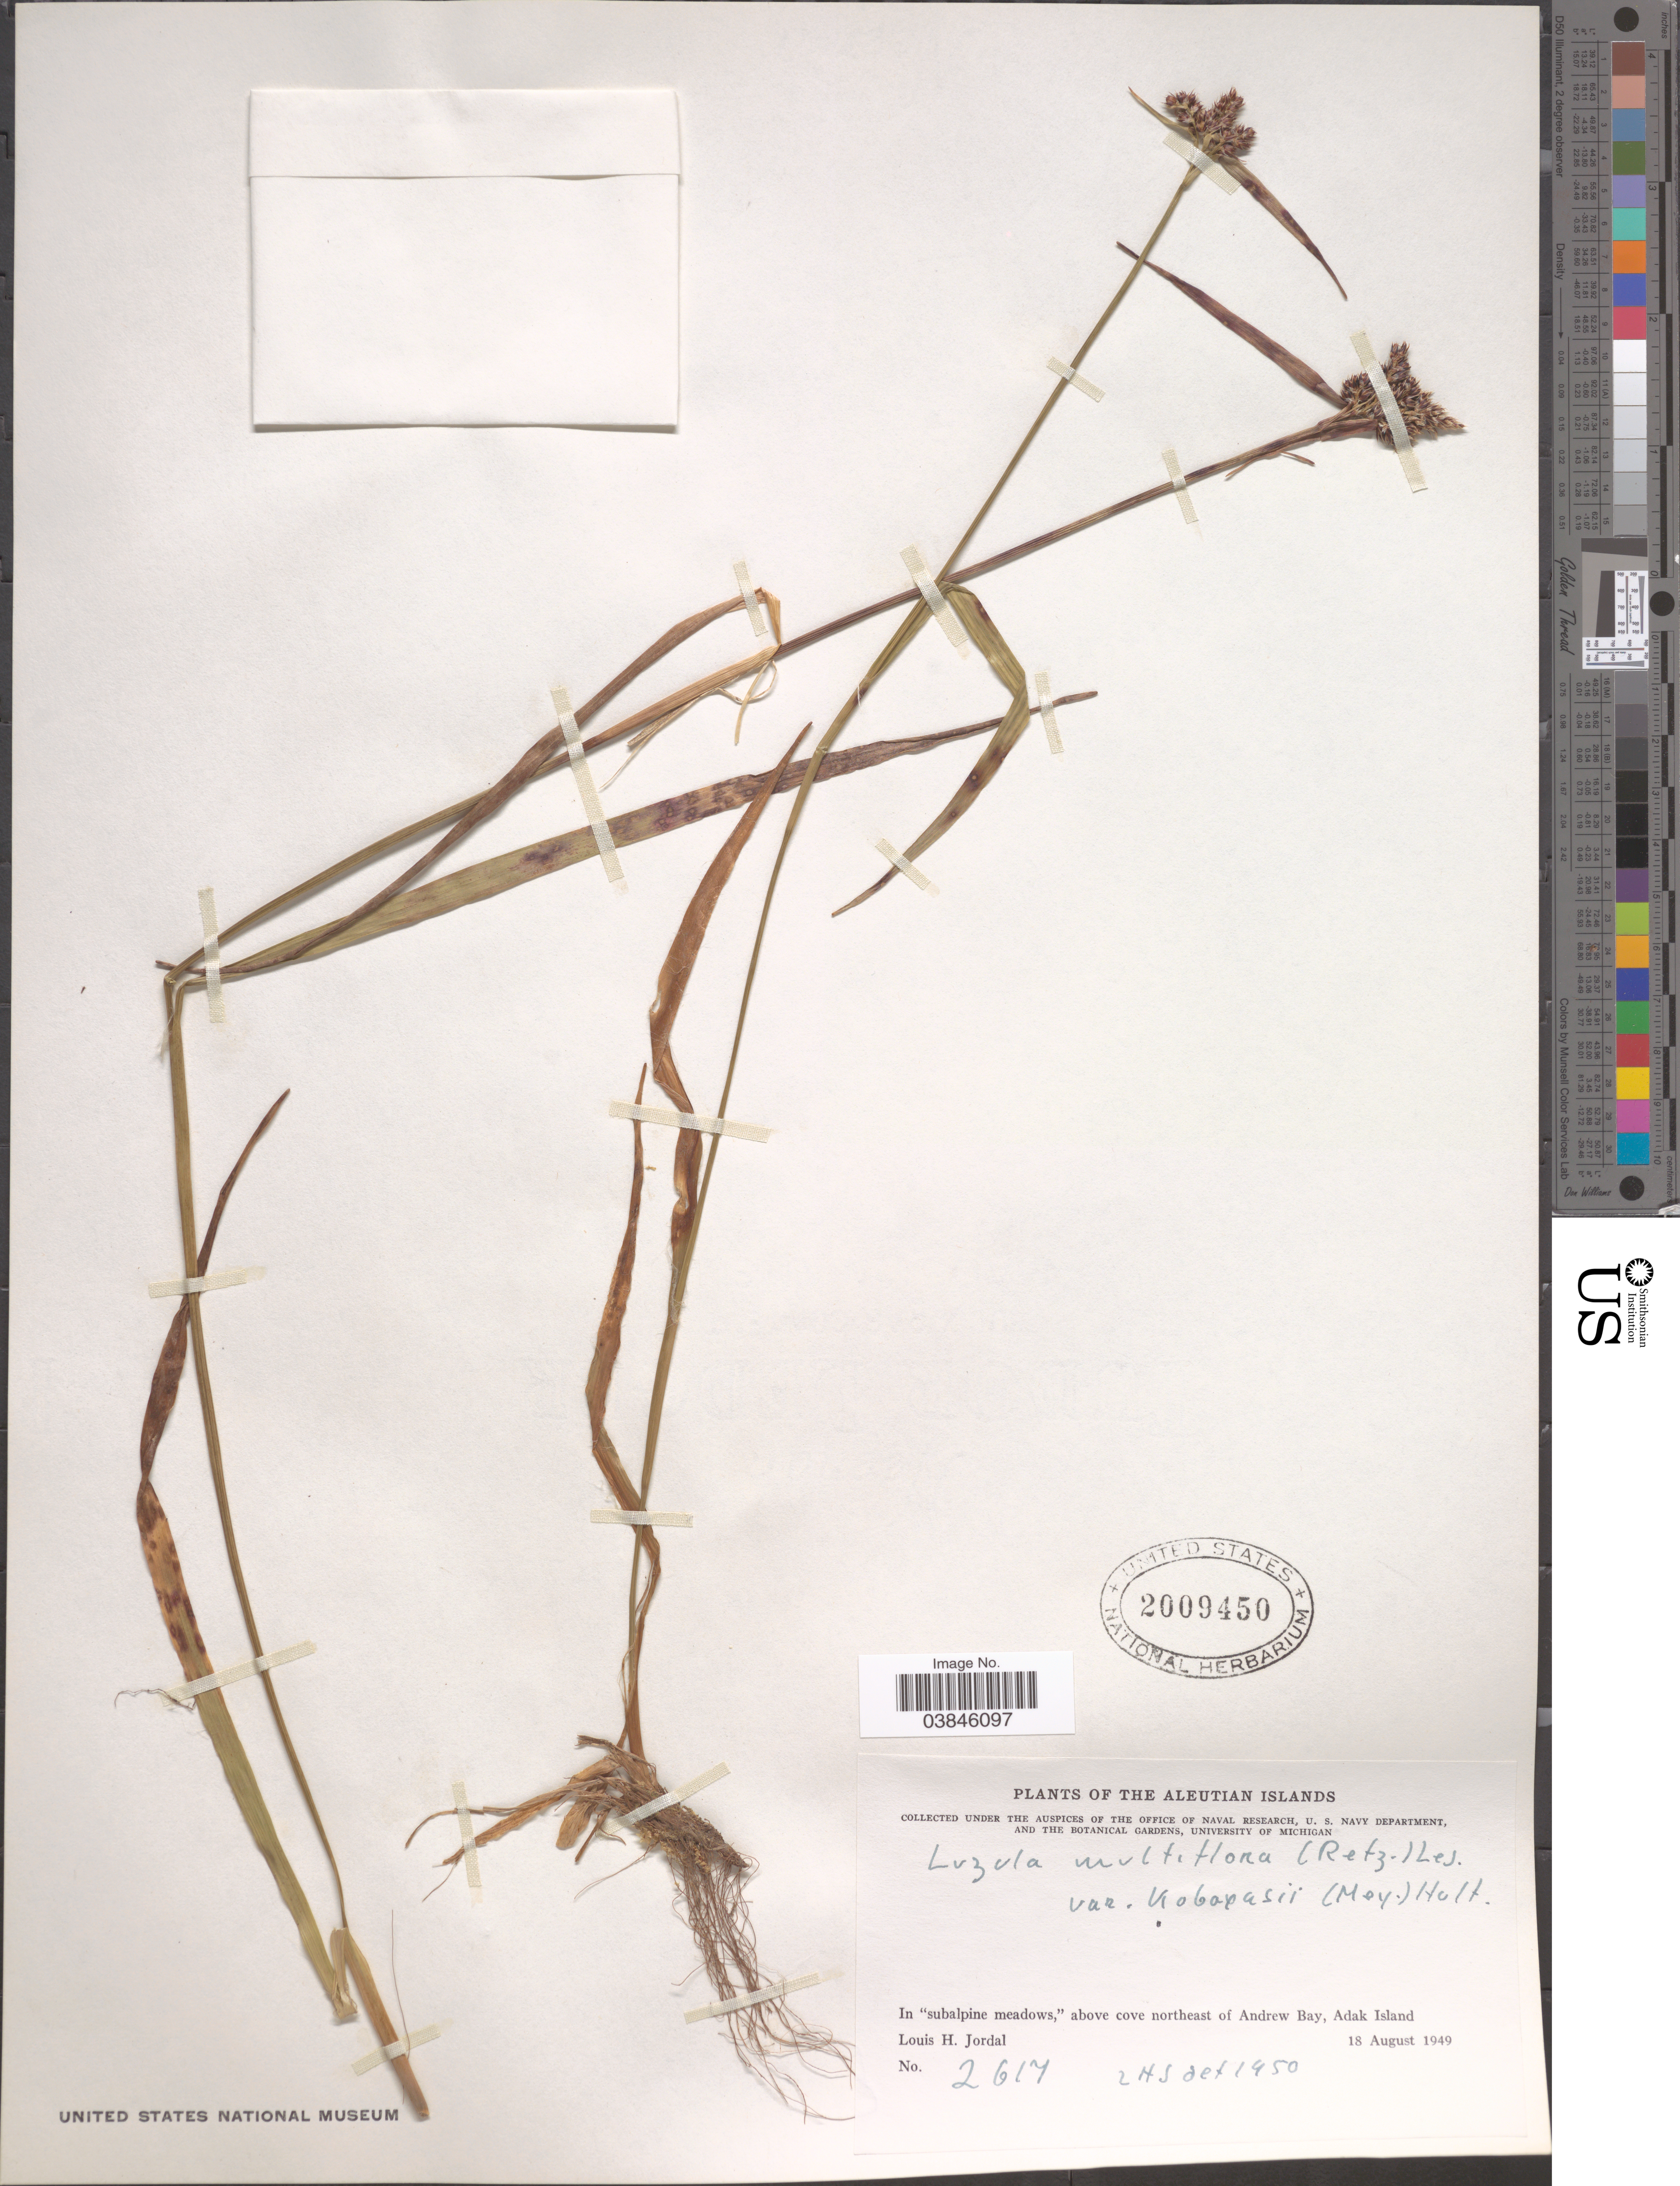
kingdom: Plantae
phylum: Tracheophyta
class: Liliopsida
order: Poales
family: Juncaceae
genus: Luzula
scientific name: Luzula multiflora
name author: (Ehrh.) Lej.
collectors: L. Jordal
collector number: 2617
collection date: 1949-08-18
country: United States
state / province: Alaska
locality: The Aleutian Islands. In "subalpine meadows,"above cove northeast of Andrew Bay, Adak Island.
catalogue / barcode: US 2009450